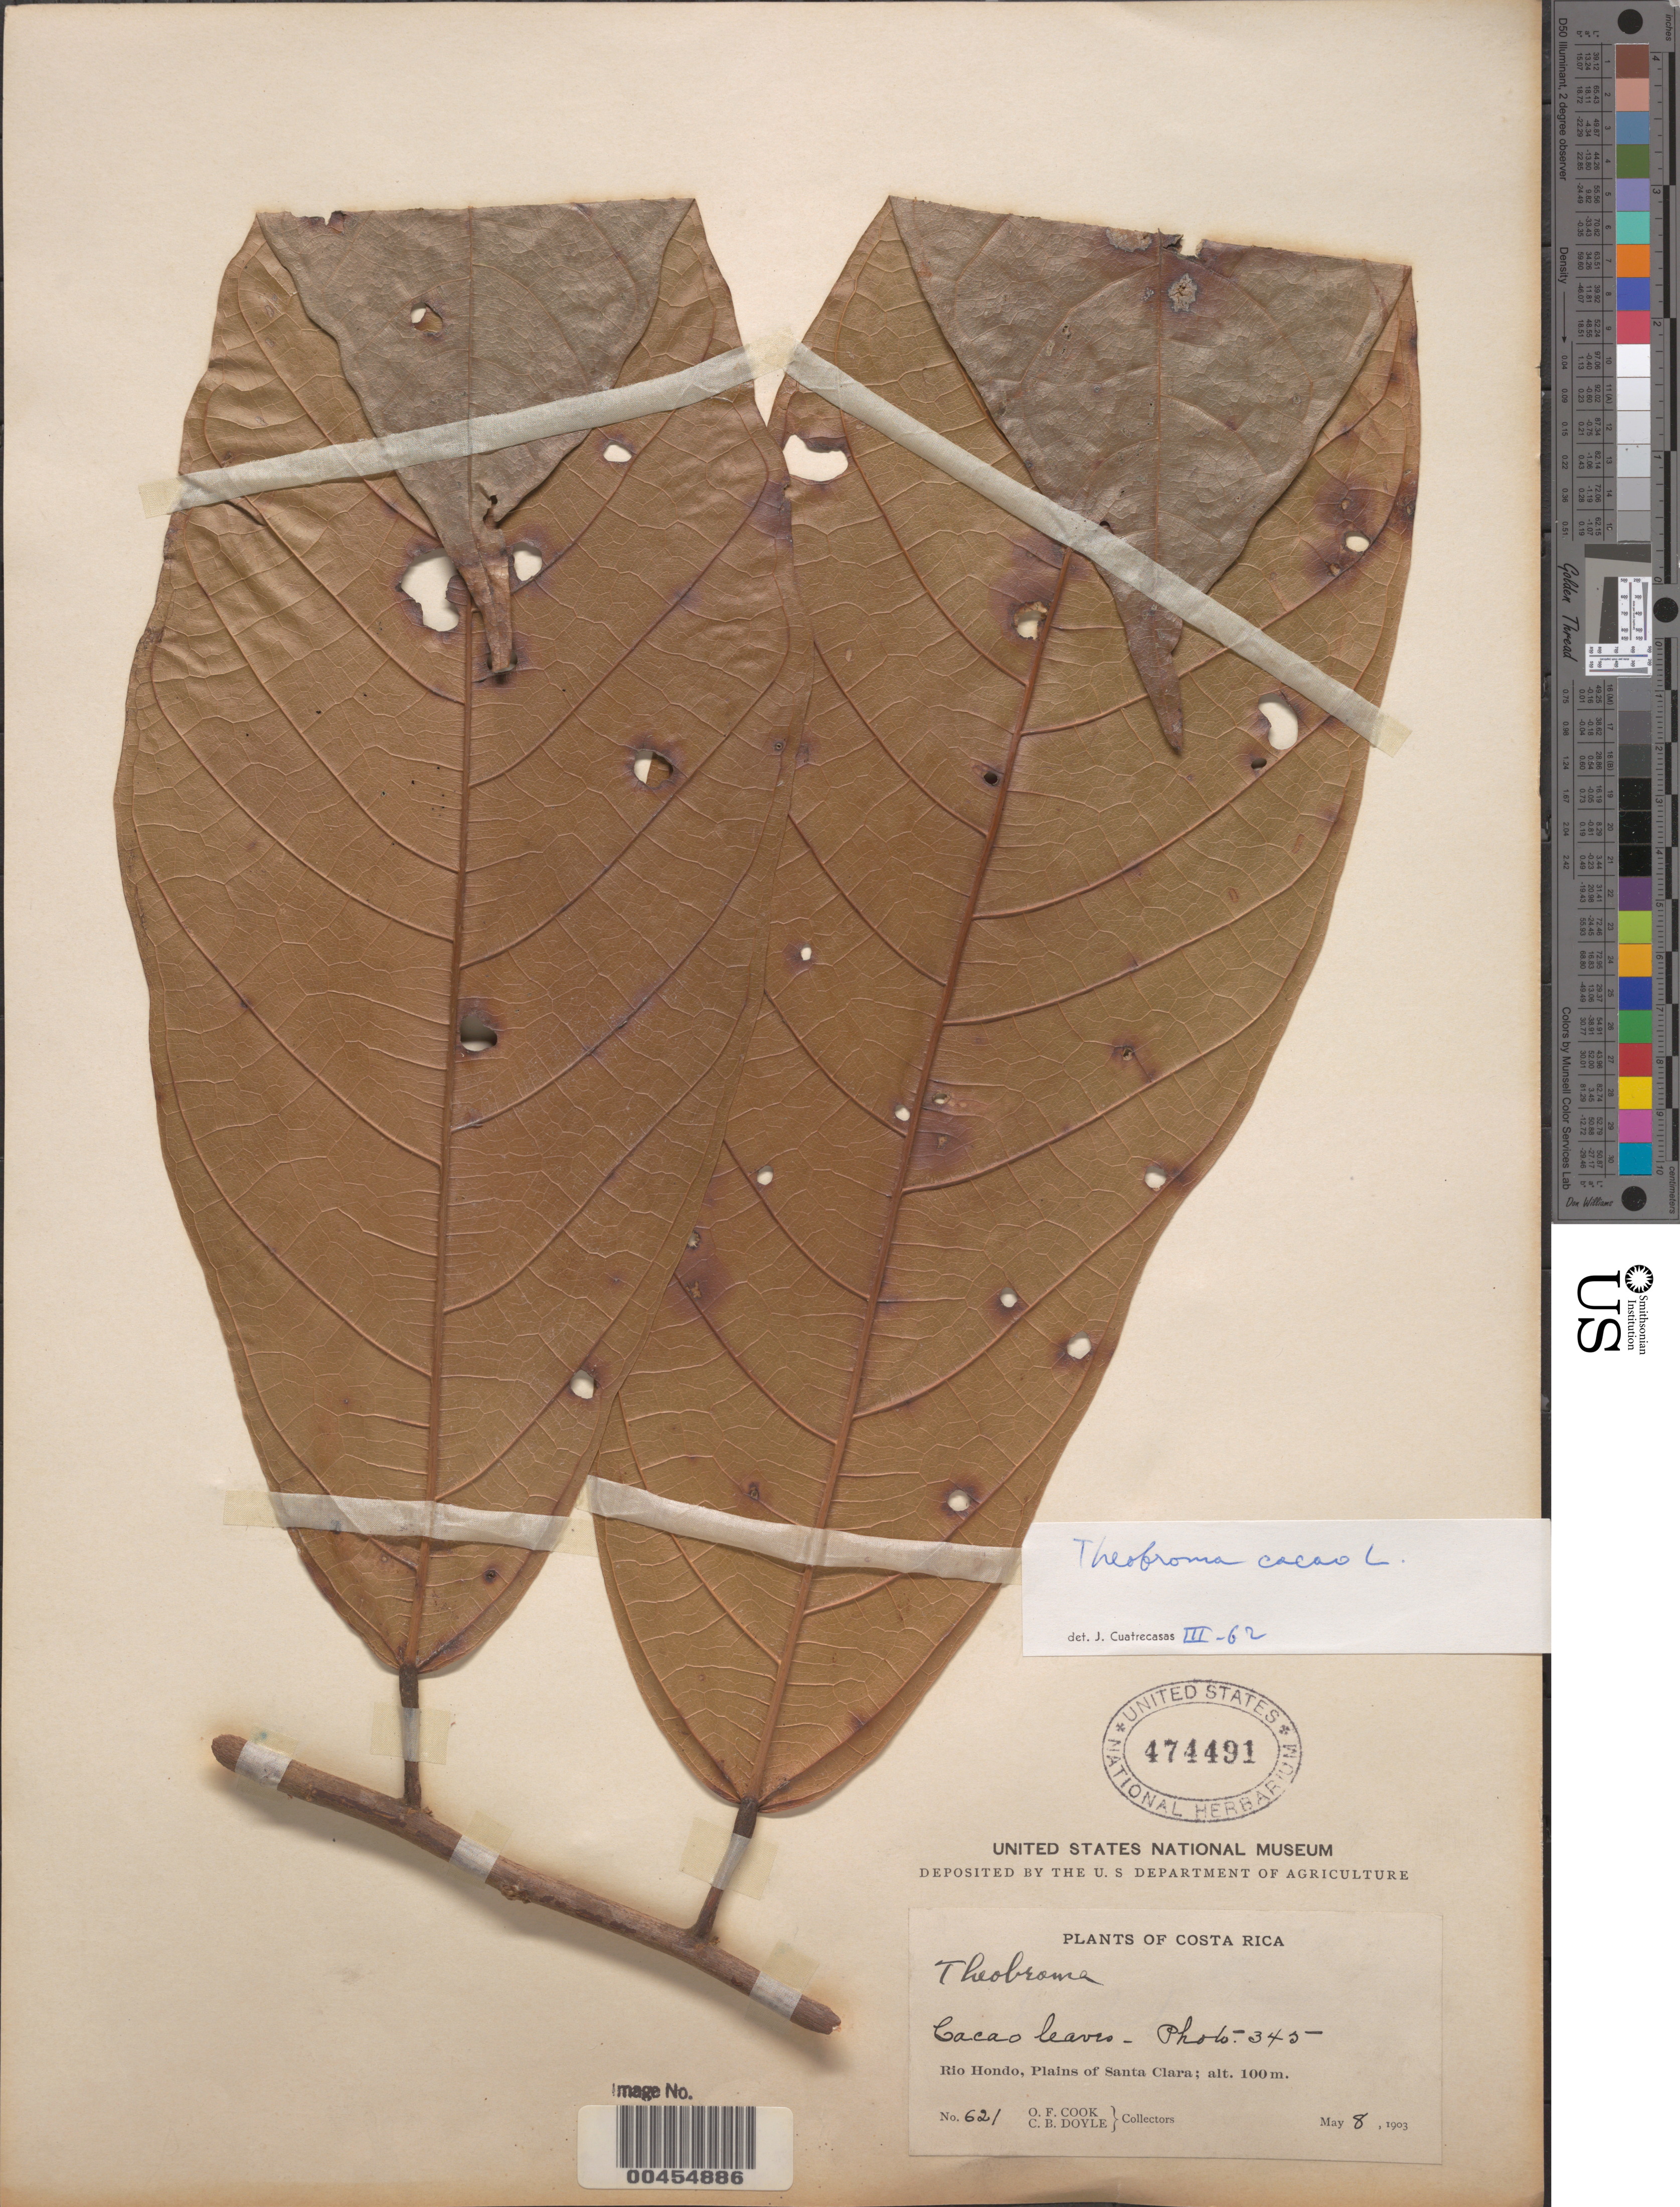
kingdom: Plantae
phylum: Tracheophyta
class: Magnoliopsida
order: Malvales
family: Malvaceae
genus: Theobroma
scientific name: Theobroma cacao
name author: L.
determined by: Cuatrecasas, J.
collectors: O. F. Cook & C. Doyle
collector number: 621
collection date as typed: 08 May 1903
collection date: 1903-05-08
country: Costa Rica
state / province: Limón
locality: Río Hondo, Plains of Santa Clara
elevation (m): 100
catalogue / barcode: US 474491